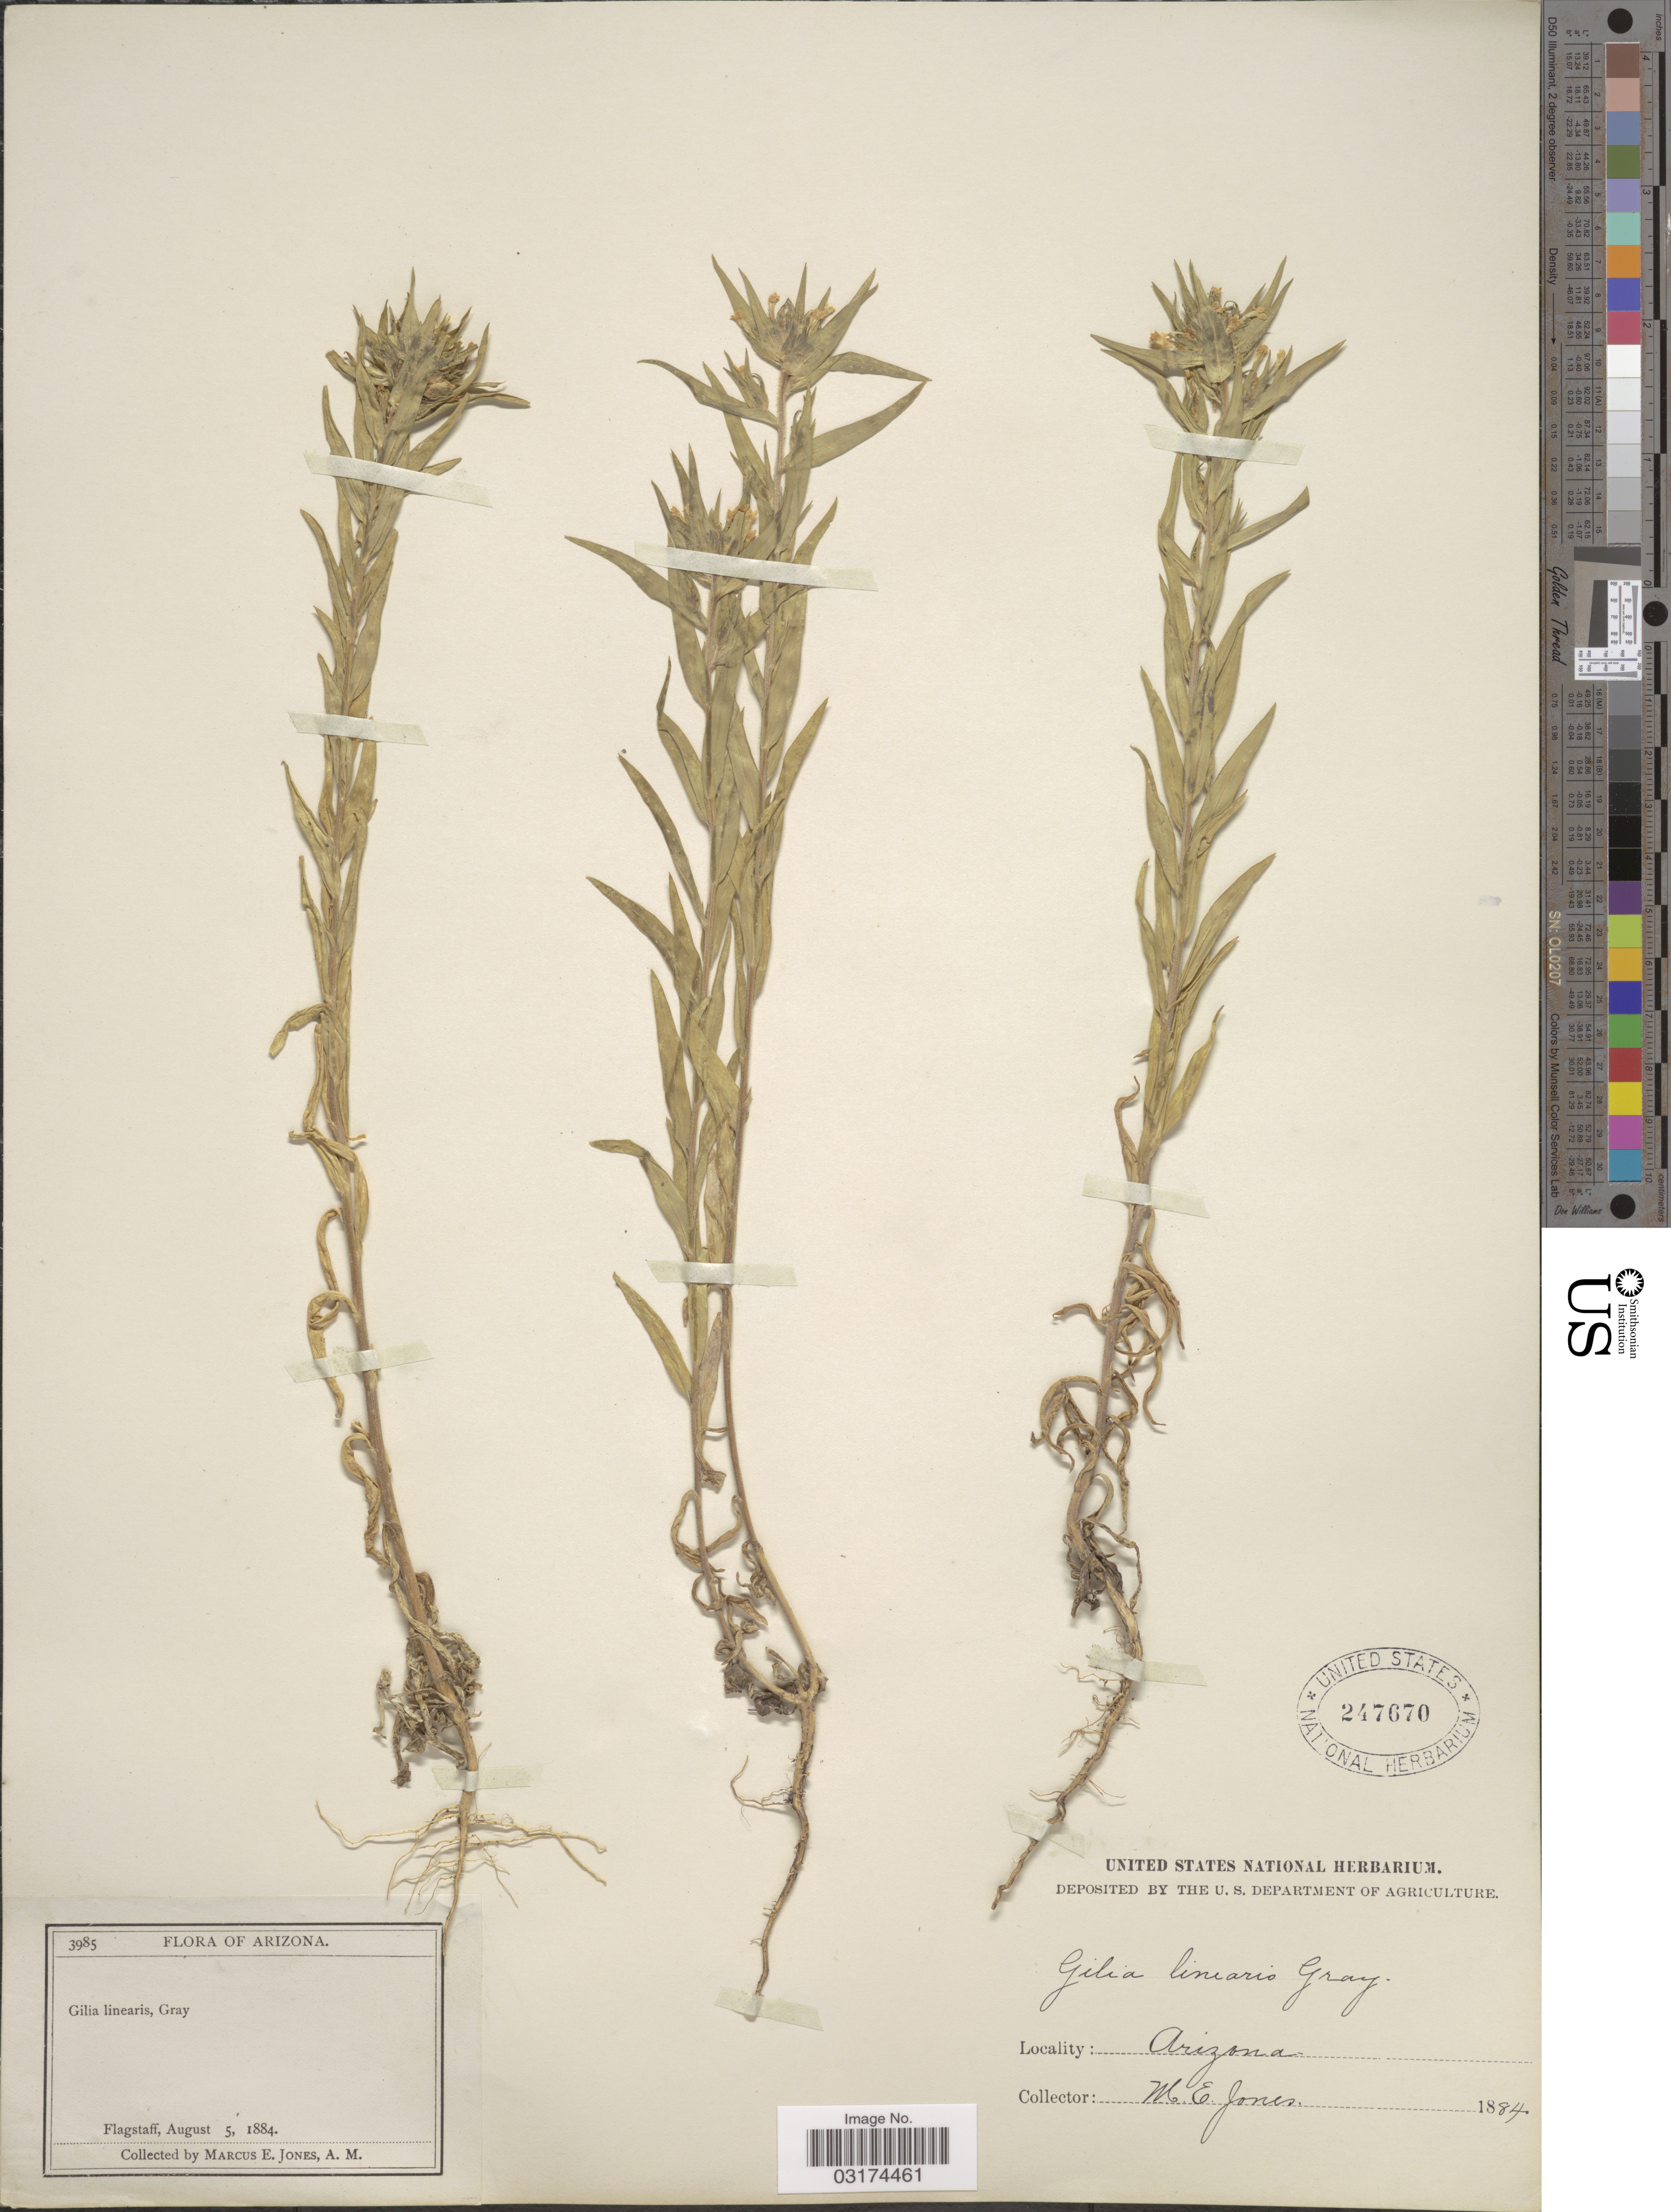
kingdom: Plantae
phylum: Tracheophyta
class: Magnoliopsida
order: Ericales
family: Polemoniaceae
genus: Collomia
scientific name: Collomia linearis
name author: Nutt.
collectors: M. E. Jones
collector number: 3985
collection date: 1884-08-05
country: United States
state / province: Arizona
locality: Flagstaff.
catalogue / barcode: US 247670